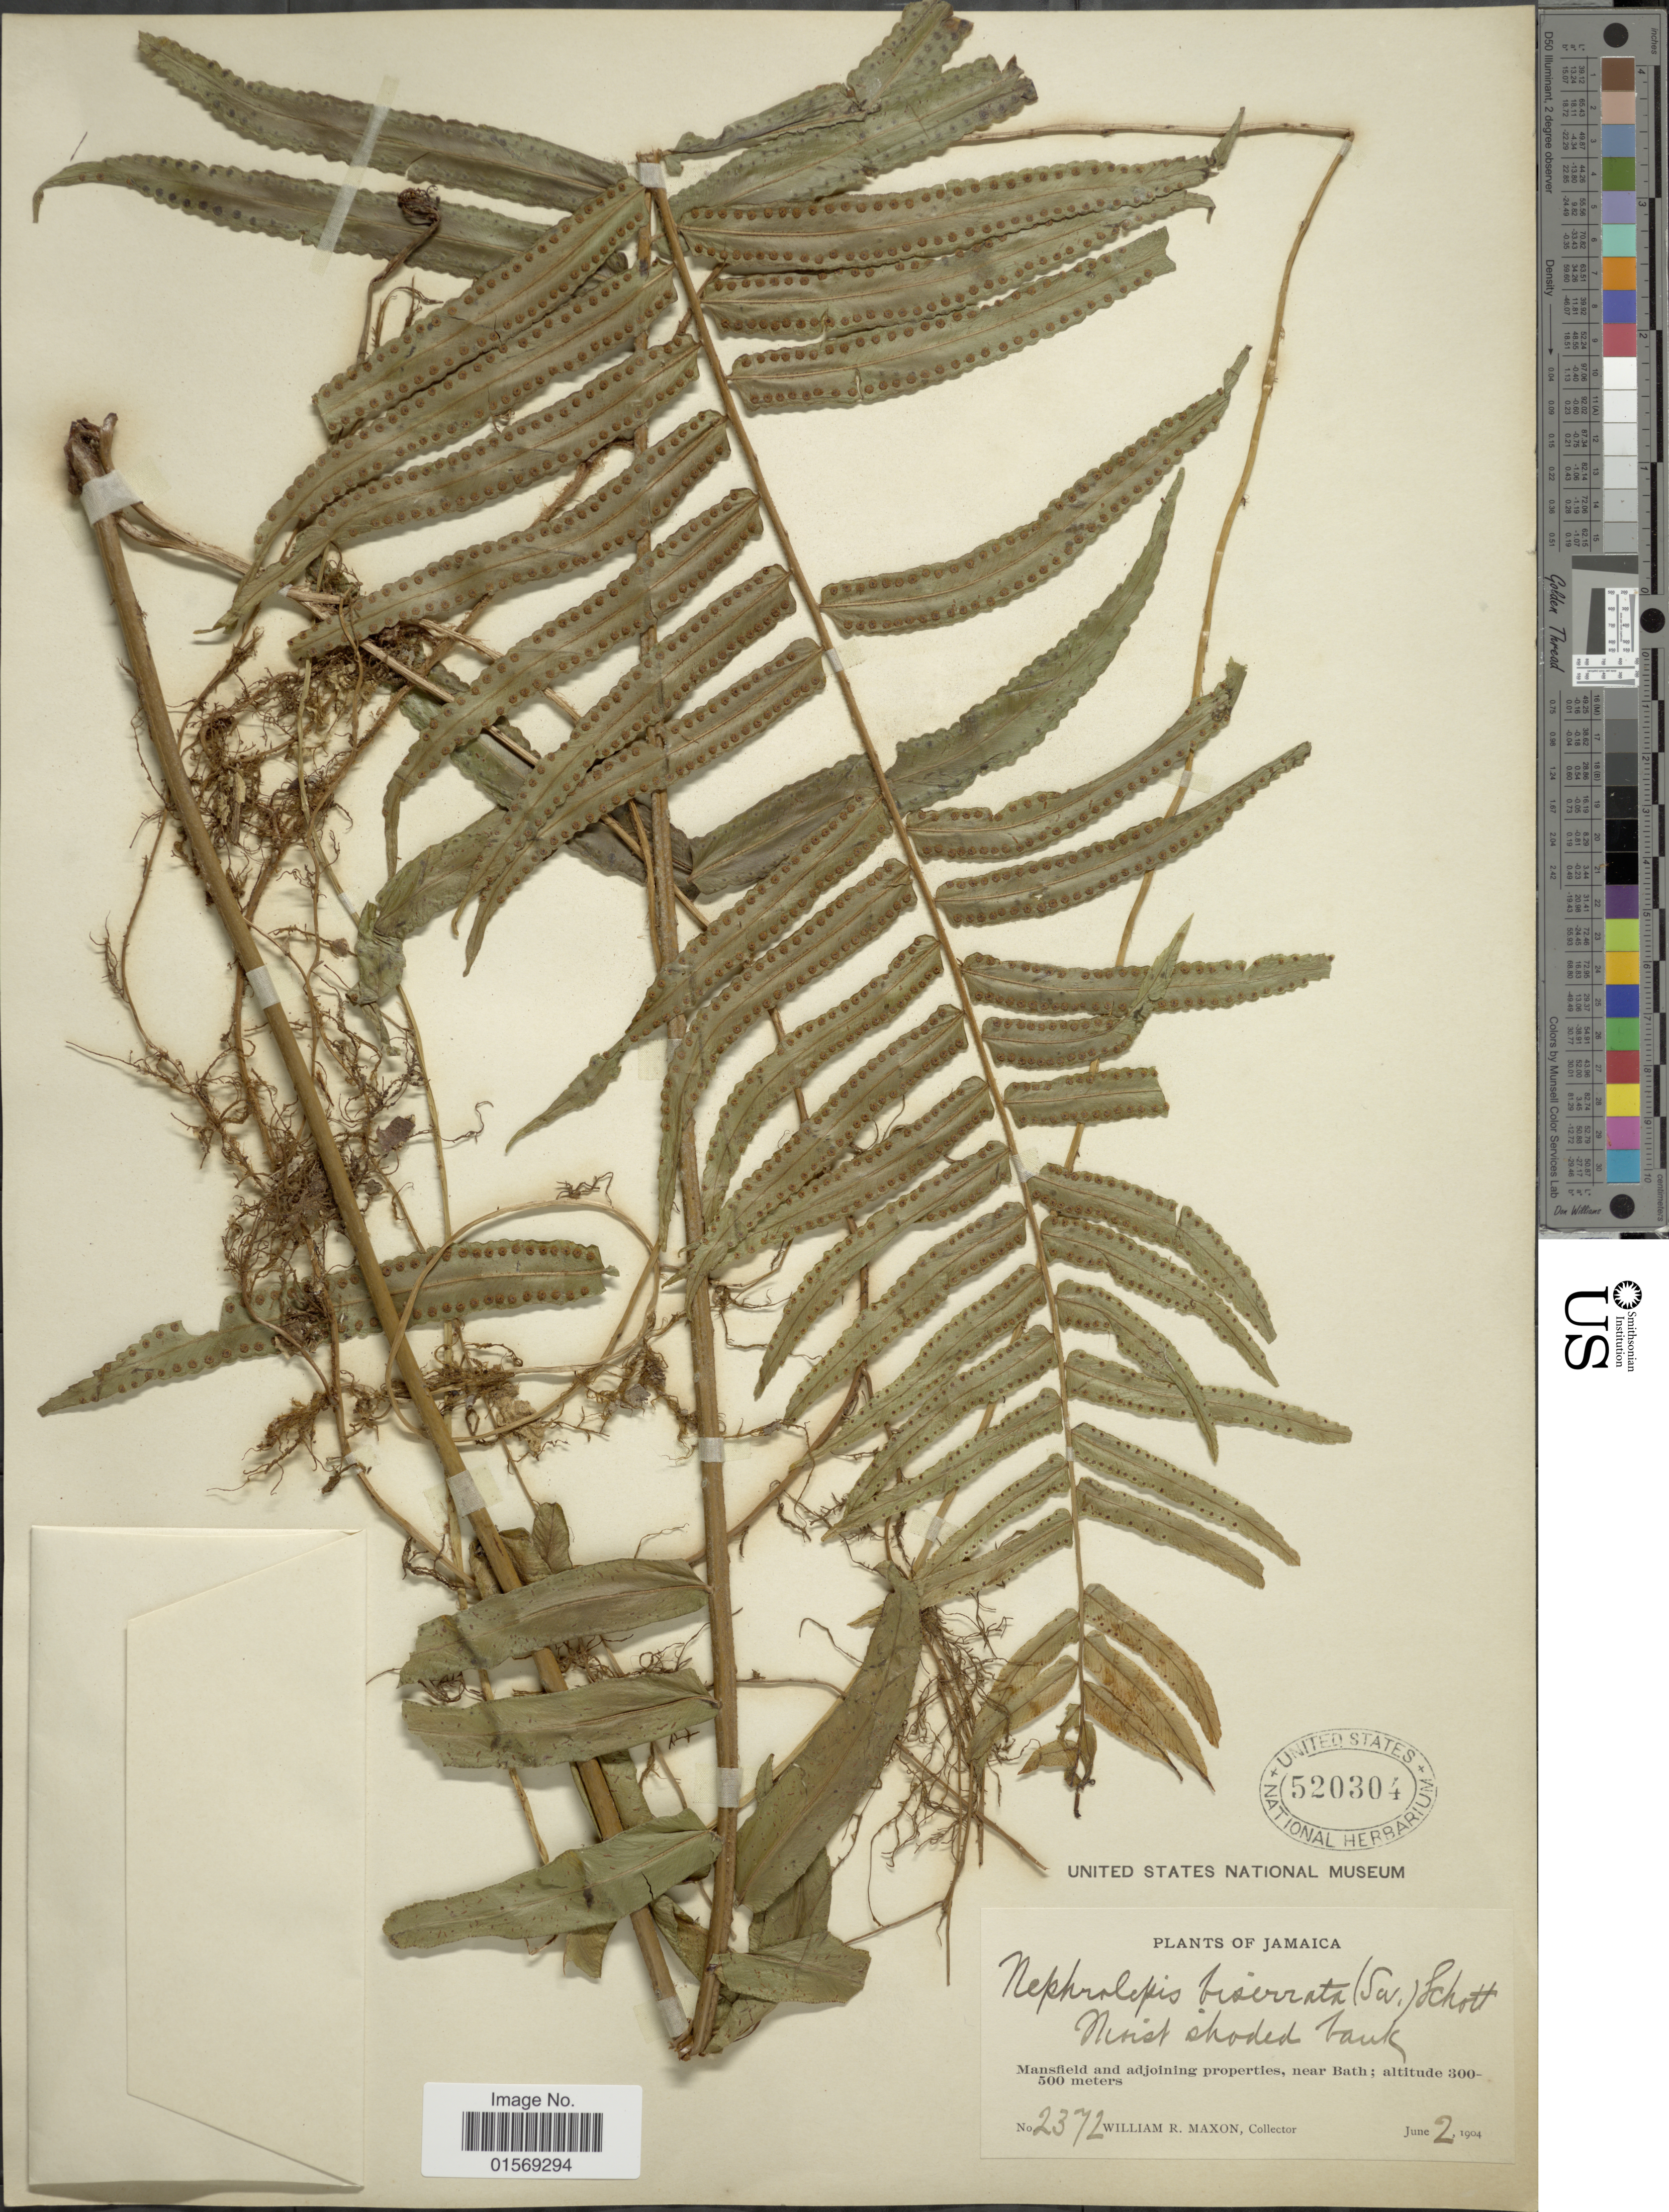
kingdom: Plantae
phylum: Tracheophyta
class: Polypodiopsida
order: Polypodiales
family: Nephrolepidaceae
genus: Nephrolepis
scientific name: Nephrolepis biserrata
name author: (Sw.) Schott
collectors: W. R. Maxon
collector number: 2372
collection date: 1904-06-02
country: Jamaica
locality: Jamaica, Mansfield adjoining properties, near Bath.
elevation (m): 300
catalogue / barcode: US 520304